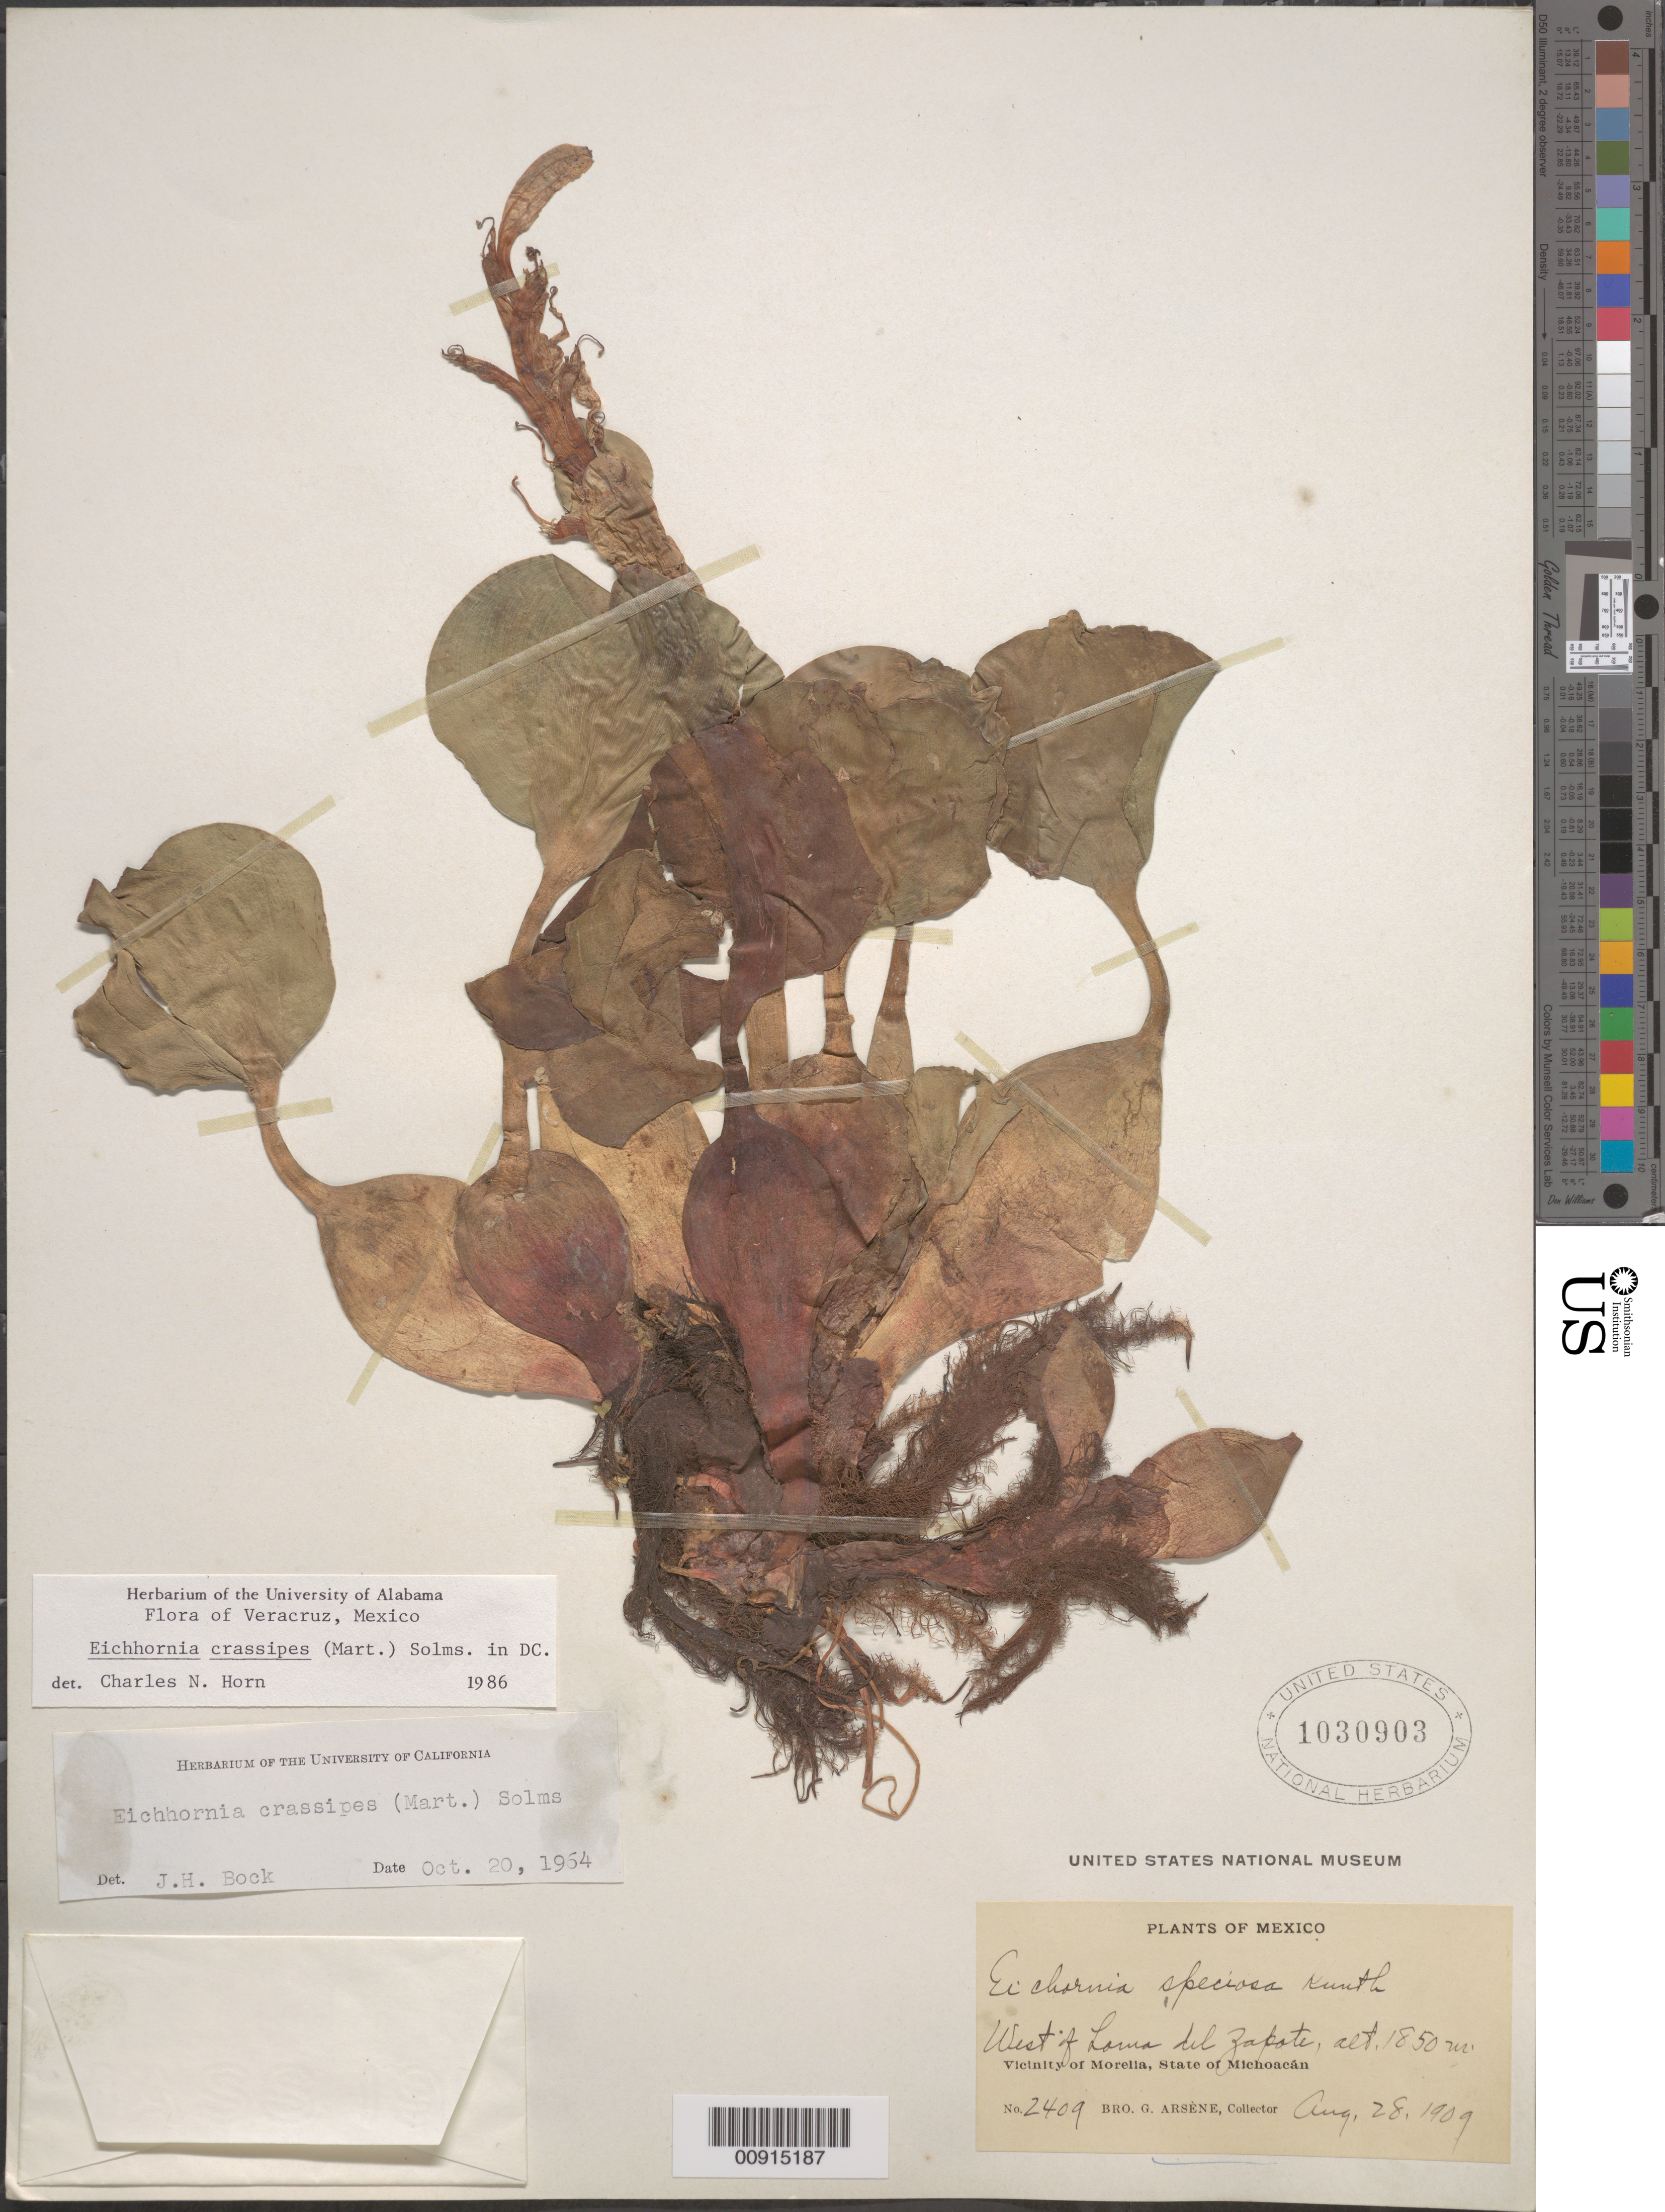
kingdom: Plantae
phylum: Tracheophyta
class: Liliopsida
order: Commelinales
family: Pontederiaceae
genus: Eichhornia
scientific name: Eichhornia crassipes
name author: (Mart.) Solms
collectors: Bro. G. Arsène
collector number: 2409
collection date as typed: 28 Aug 1909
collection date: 1909-08-28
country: Mexico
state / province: Michoacán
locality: West of Loma del Zapote. Vicinity of Morelia, State of Michoacán.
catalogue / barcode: US 1030903